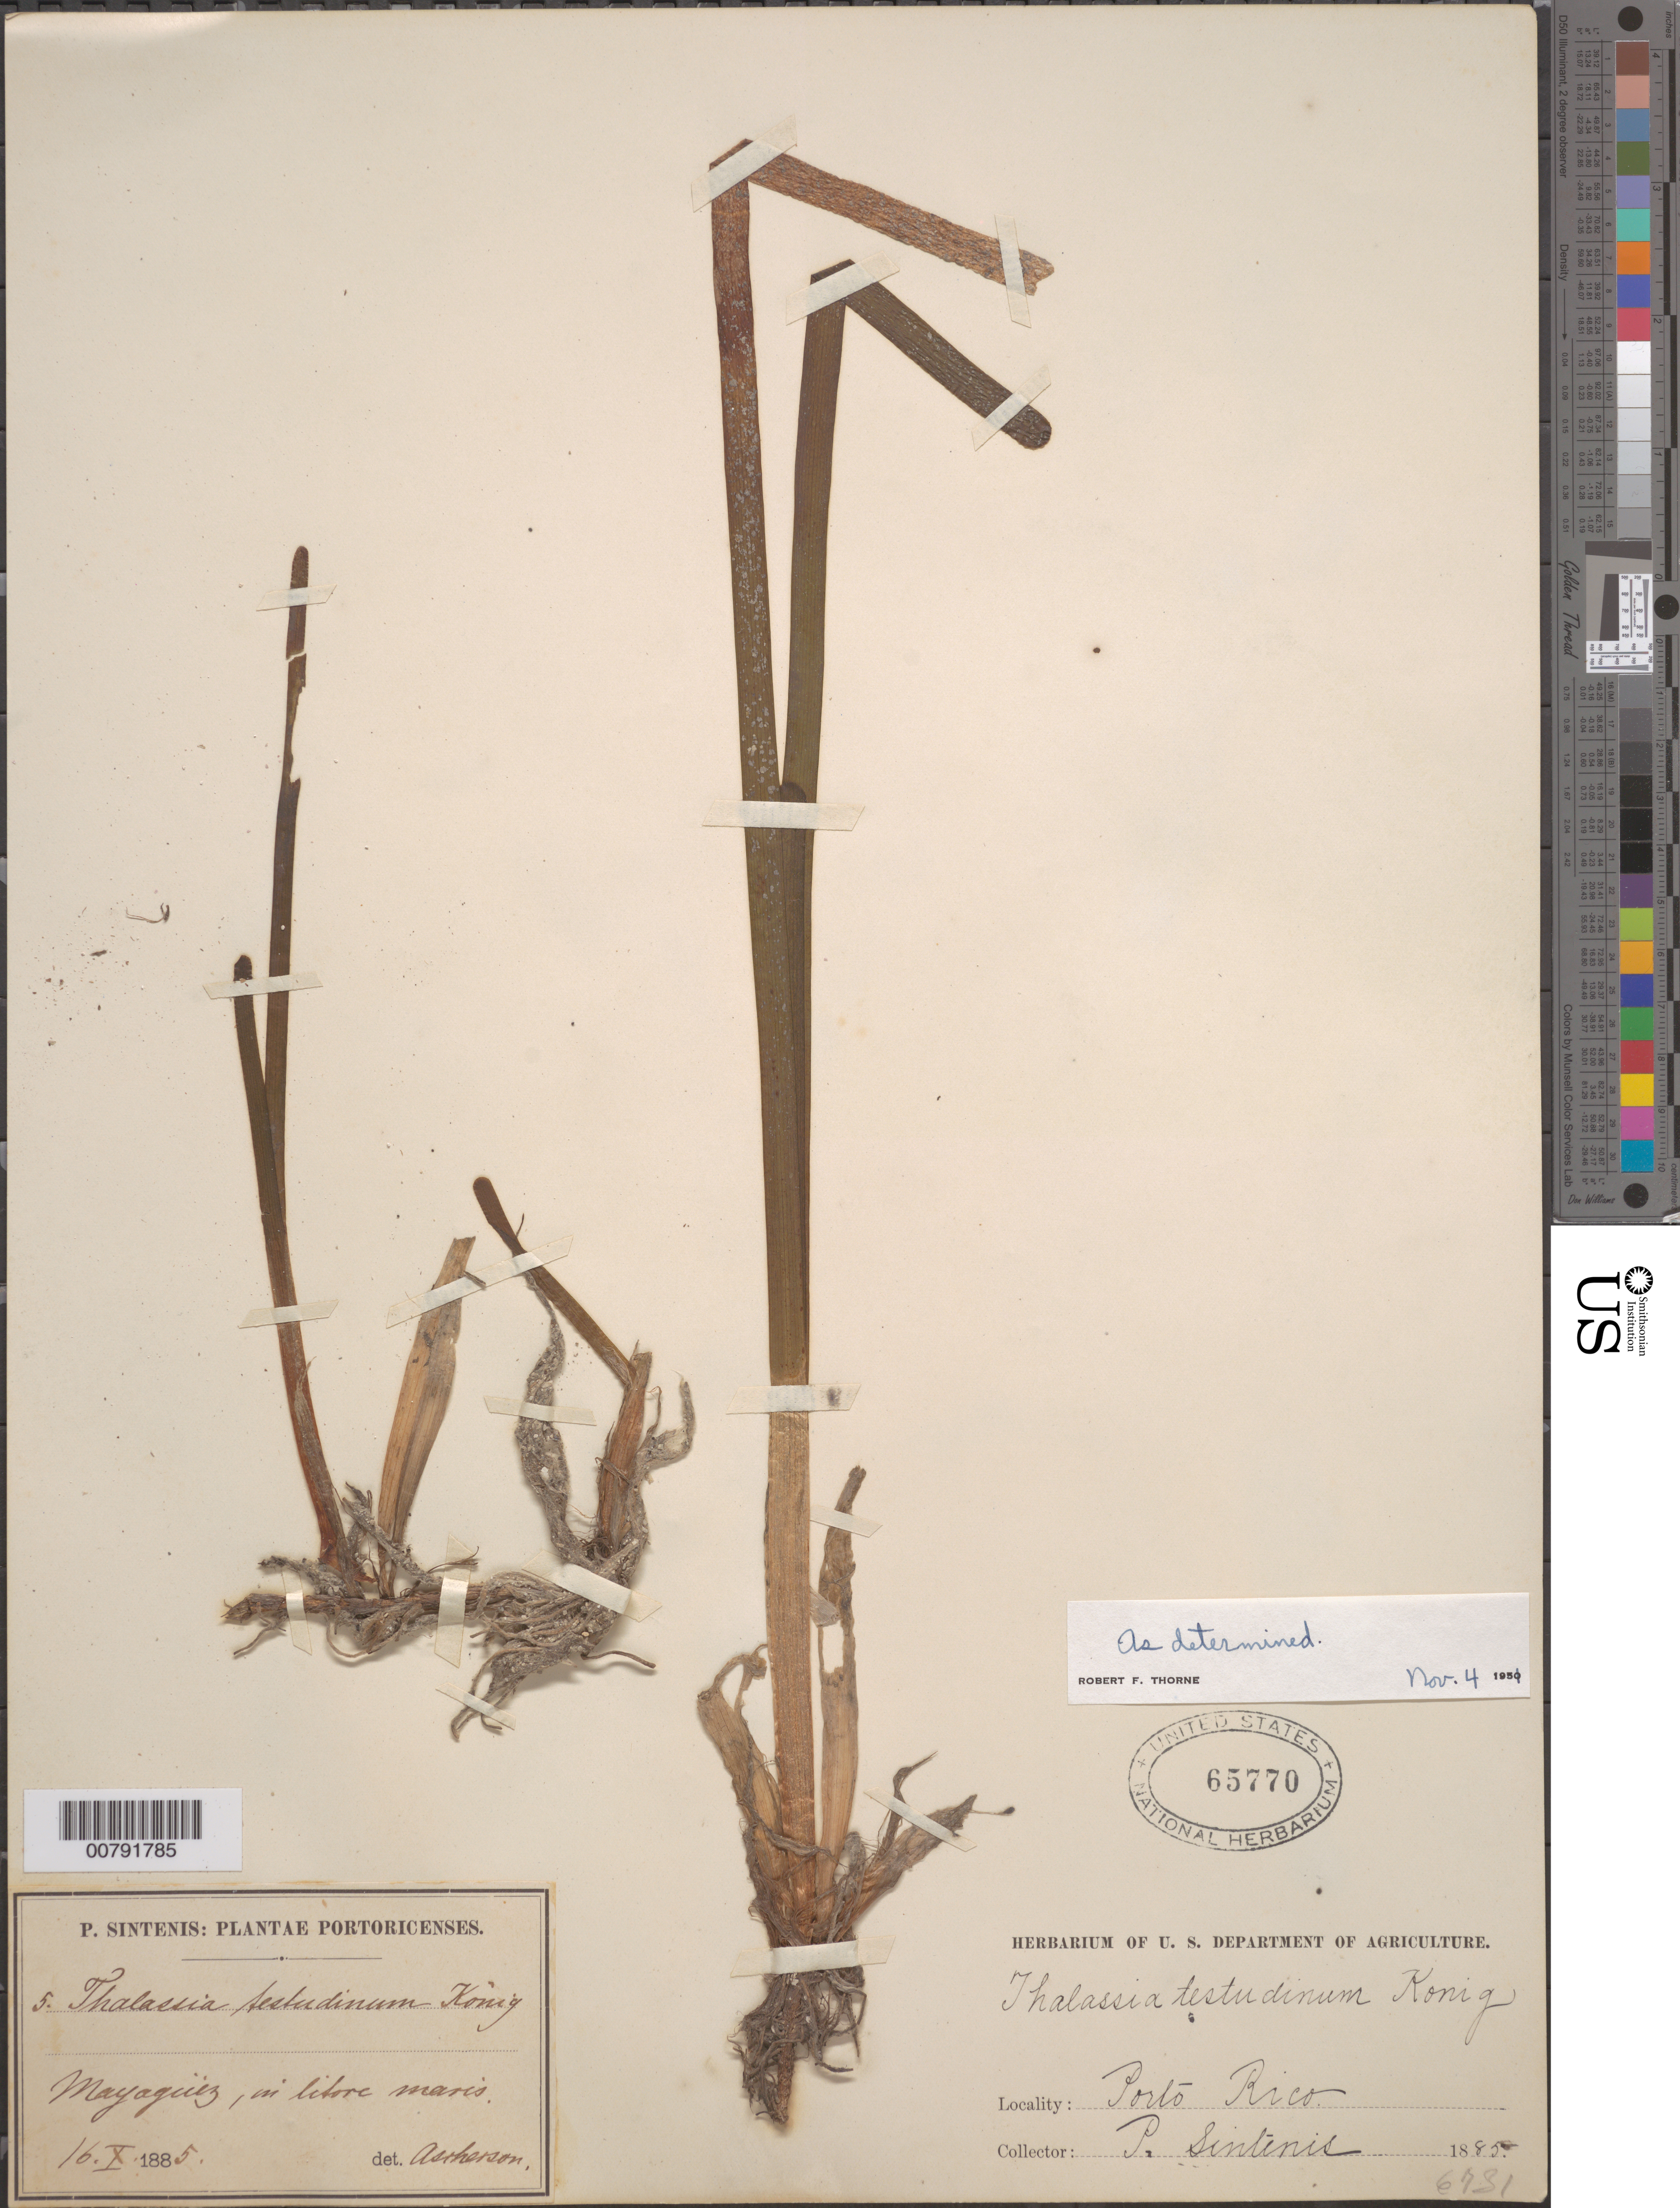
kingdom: Plantae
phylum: Tracheophyta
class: Liliopsida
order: Alismatales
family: Hydrocharitaceae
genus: Thalassia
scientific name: Thalassia testudinum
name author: Banks & Sol. ex K.D. Koenig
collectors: P. Sintenis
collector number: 5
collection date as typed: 16 Oct 1885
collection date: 1885-10-16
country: Puerto Rico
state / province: Mayagüez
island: Puerto Rico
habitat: In litore maris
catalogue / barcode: US 65770